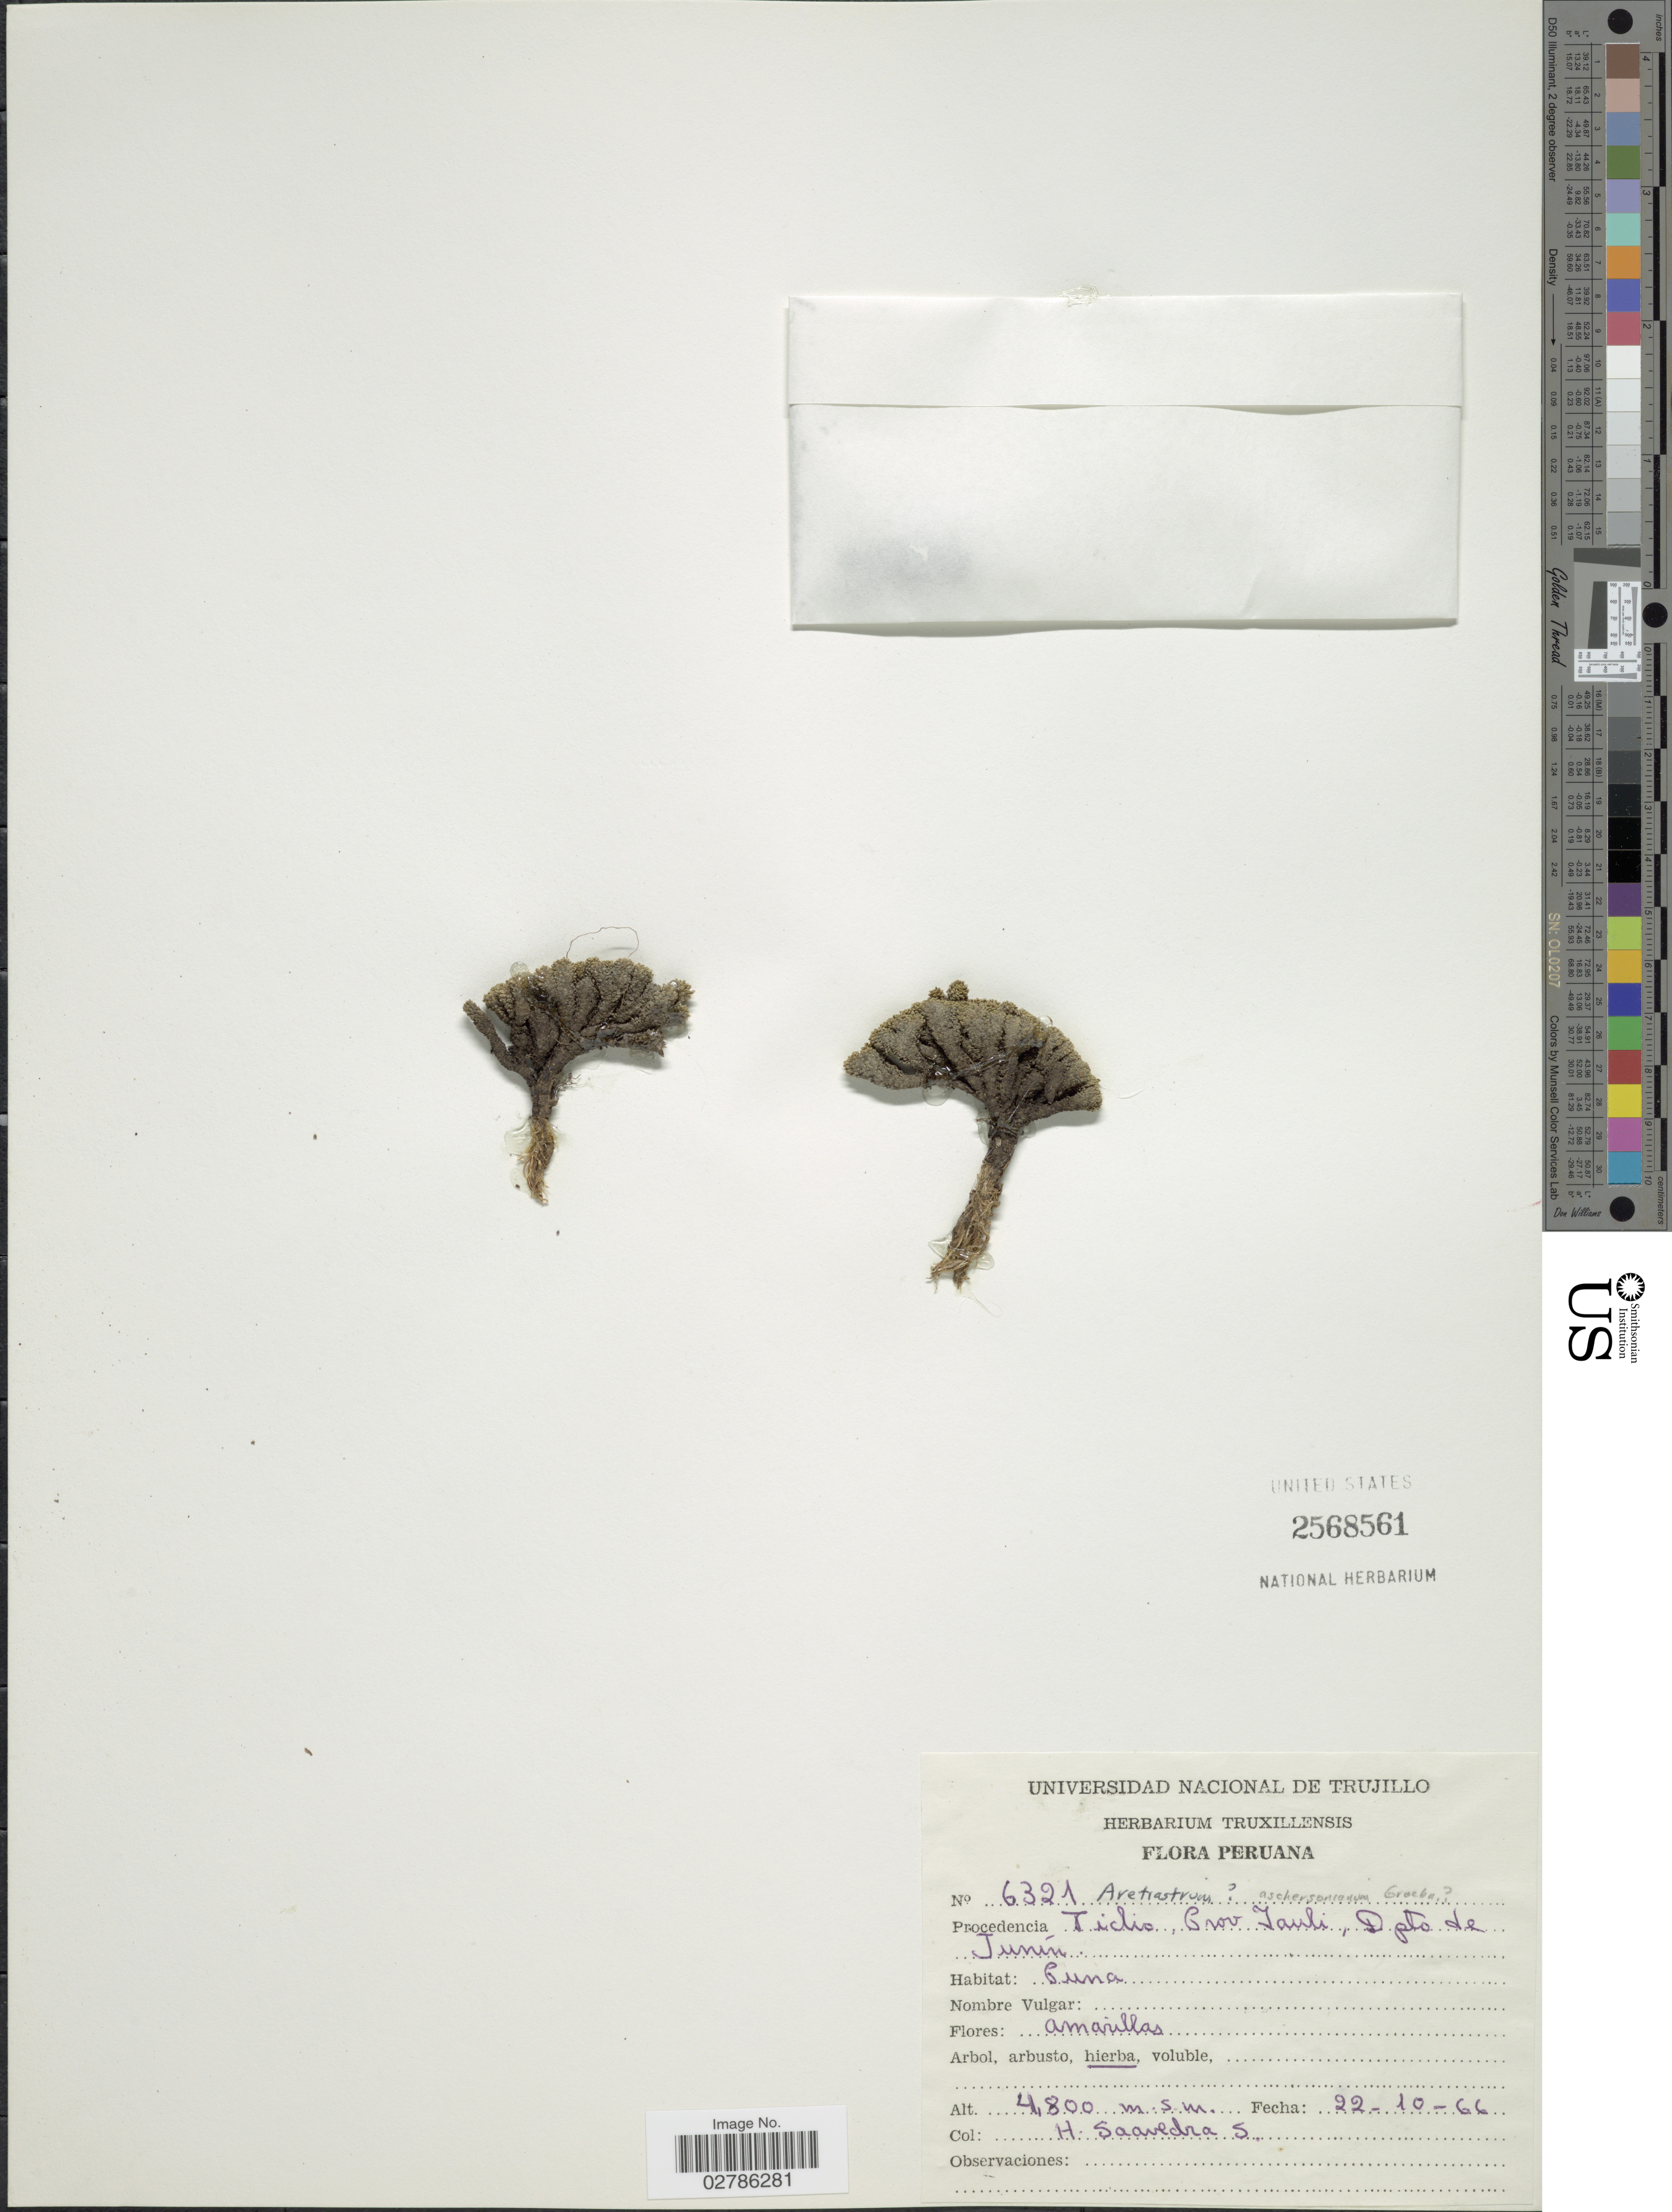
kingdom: Plantae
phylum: Tracheophyta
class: Magnoliopsida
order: Dipsacales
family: Caprifoliaceae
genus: Aretiastrum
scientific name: Aretiastrum aschersonianum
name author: (Graebn. ex Weberb.) Graebn.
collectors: H. Saavedra S.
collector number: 6321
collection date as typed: Transcribed d/m/y: 22/10/66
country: Peru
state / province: Junín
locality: Procedencia Tichio, Prov. Jauli, Dpto de Junín, Puna.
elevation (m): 4800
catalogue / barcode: US 2568561